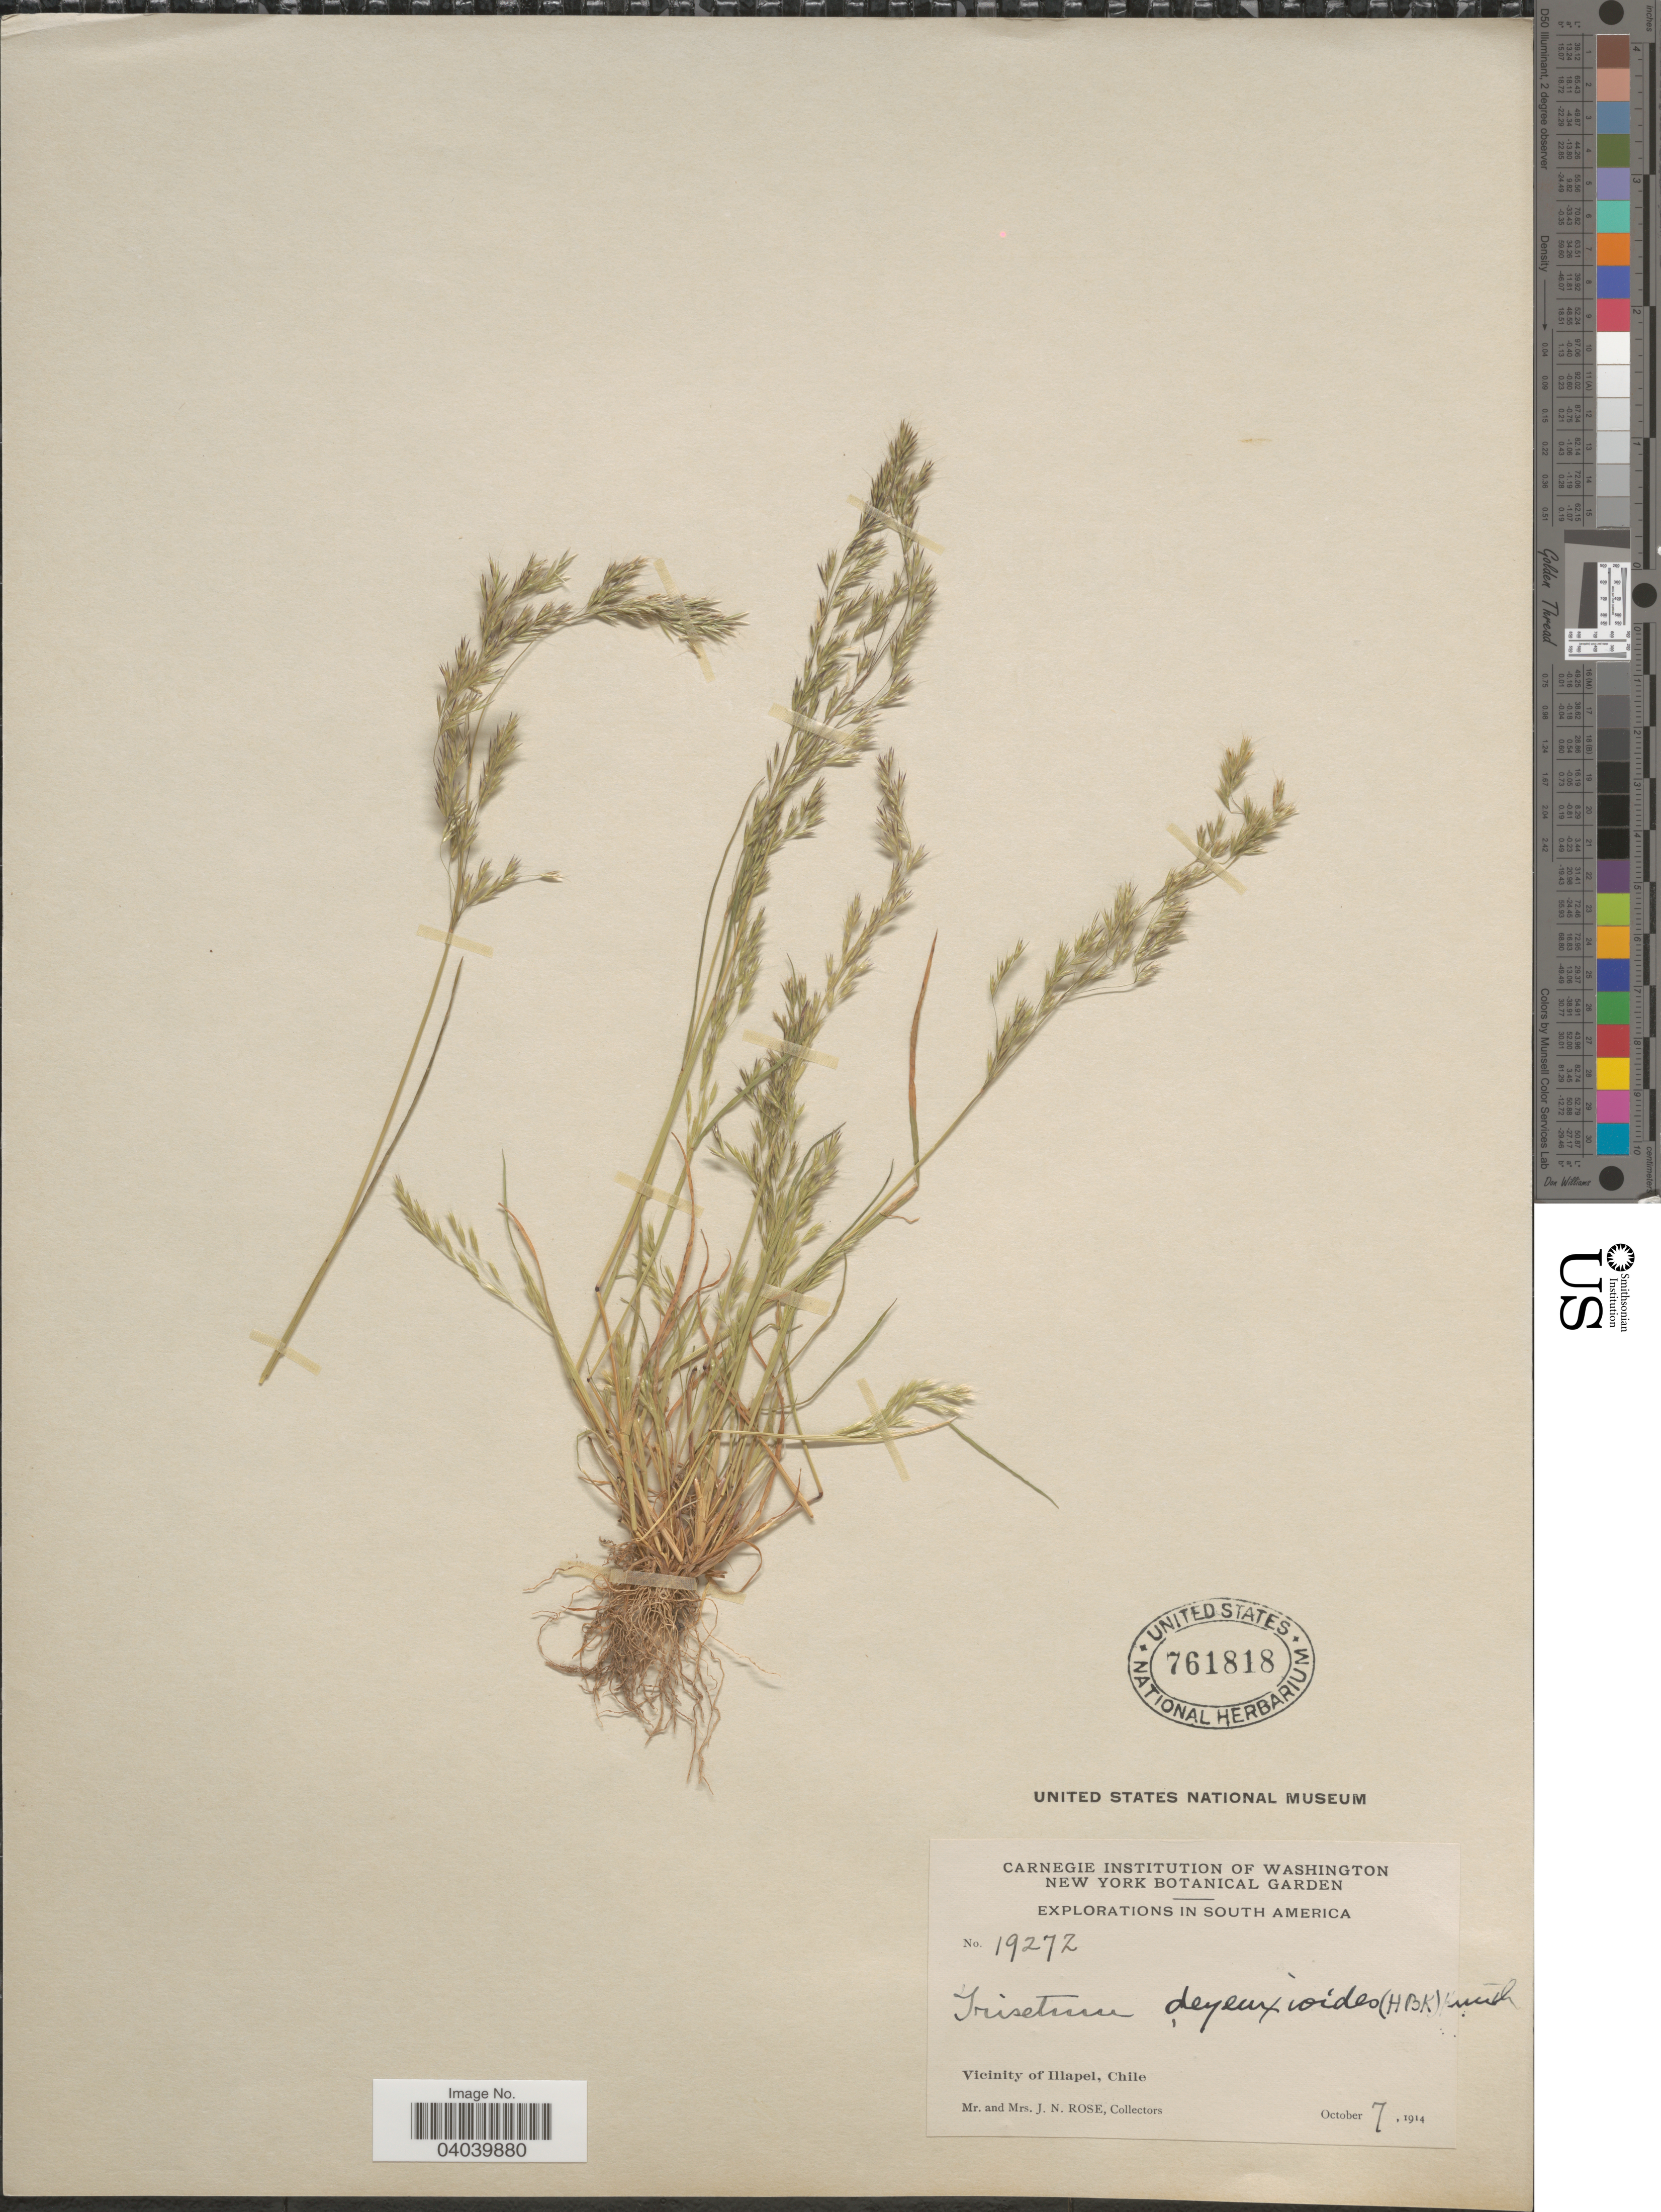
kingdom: Plantae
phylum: Tracheophyta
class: Liliopsida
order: Poales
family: Poaceae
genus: Deschampsia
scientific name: Deschampsia berteroana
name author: (Kunth) Trin.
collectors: J. N. Rose & L. B. Rose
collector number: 19272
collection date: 1914-10-07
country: Chile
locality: Vicinity of Illapel.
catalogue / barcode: US 761818